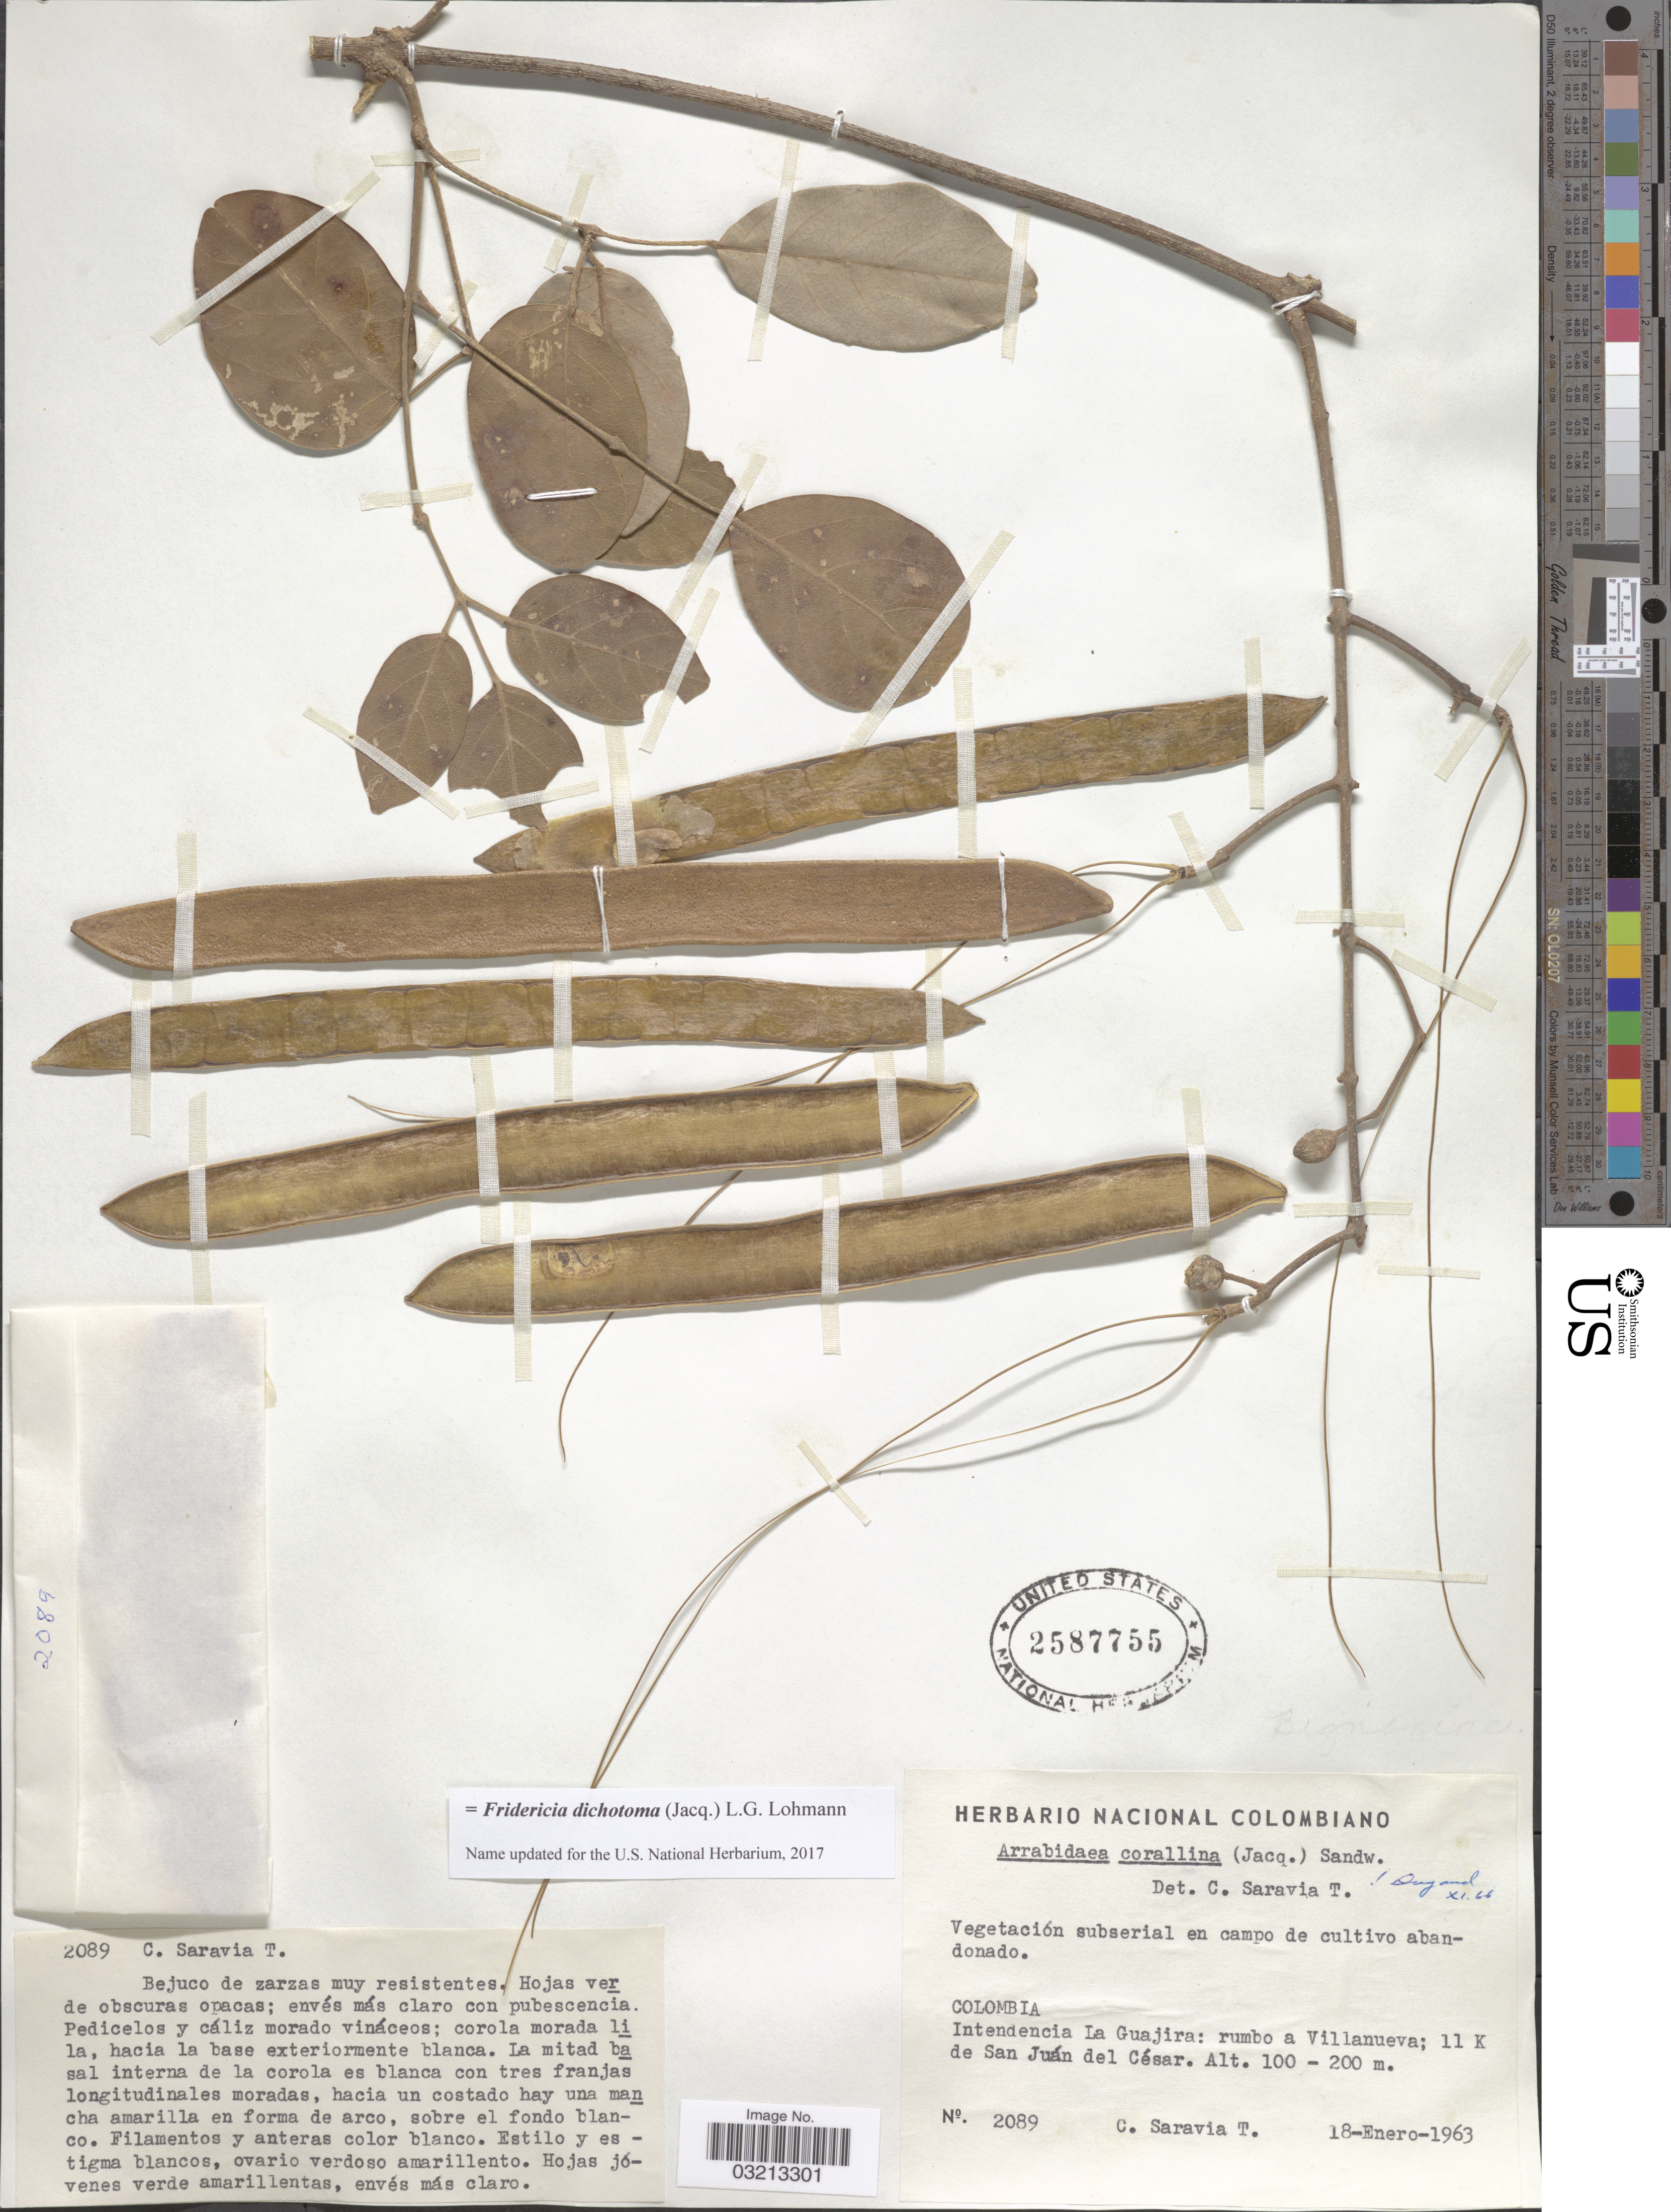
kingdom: Plantae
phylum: Tracheophyta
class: Magnoliopsida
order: Lamiales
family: Bignoniaceae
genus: Fridericia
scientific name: Fridericia dichotoma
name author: (Jacq.) L.G. Lohmann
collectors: C. Saravia T.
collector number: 2089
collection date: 1963-01-18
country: Colombia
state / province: La Guajira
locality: Intendencia La Guajira: rumbo a Villanueva; 11 K de San Juán del César.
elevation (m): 100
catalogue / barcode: US 2587755